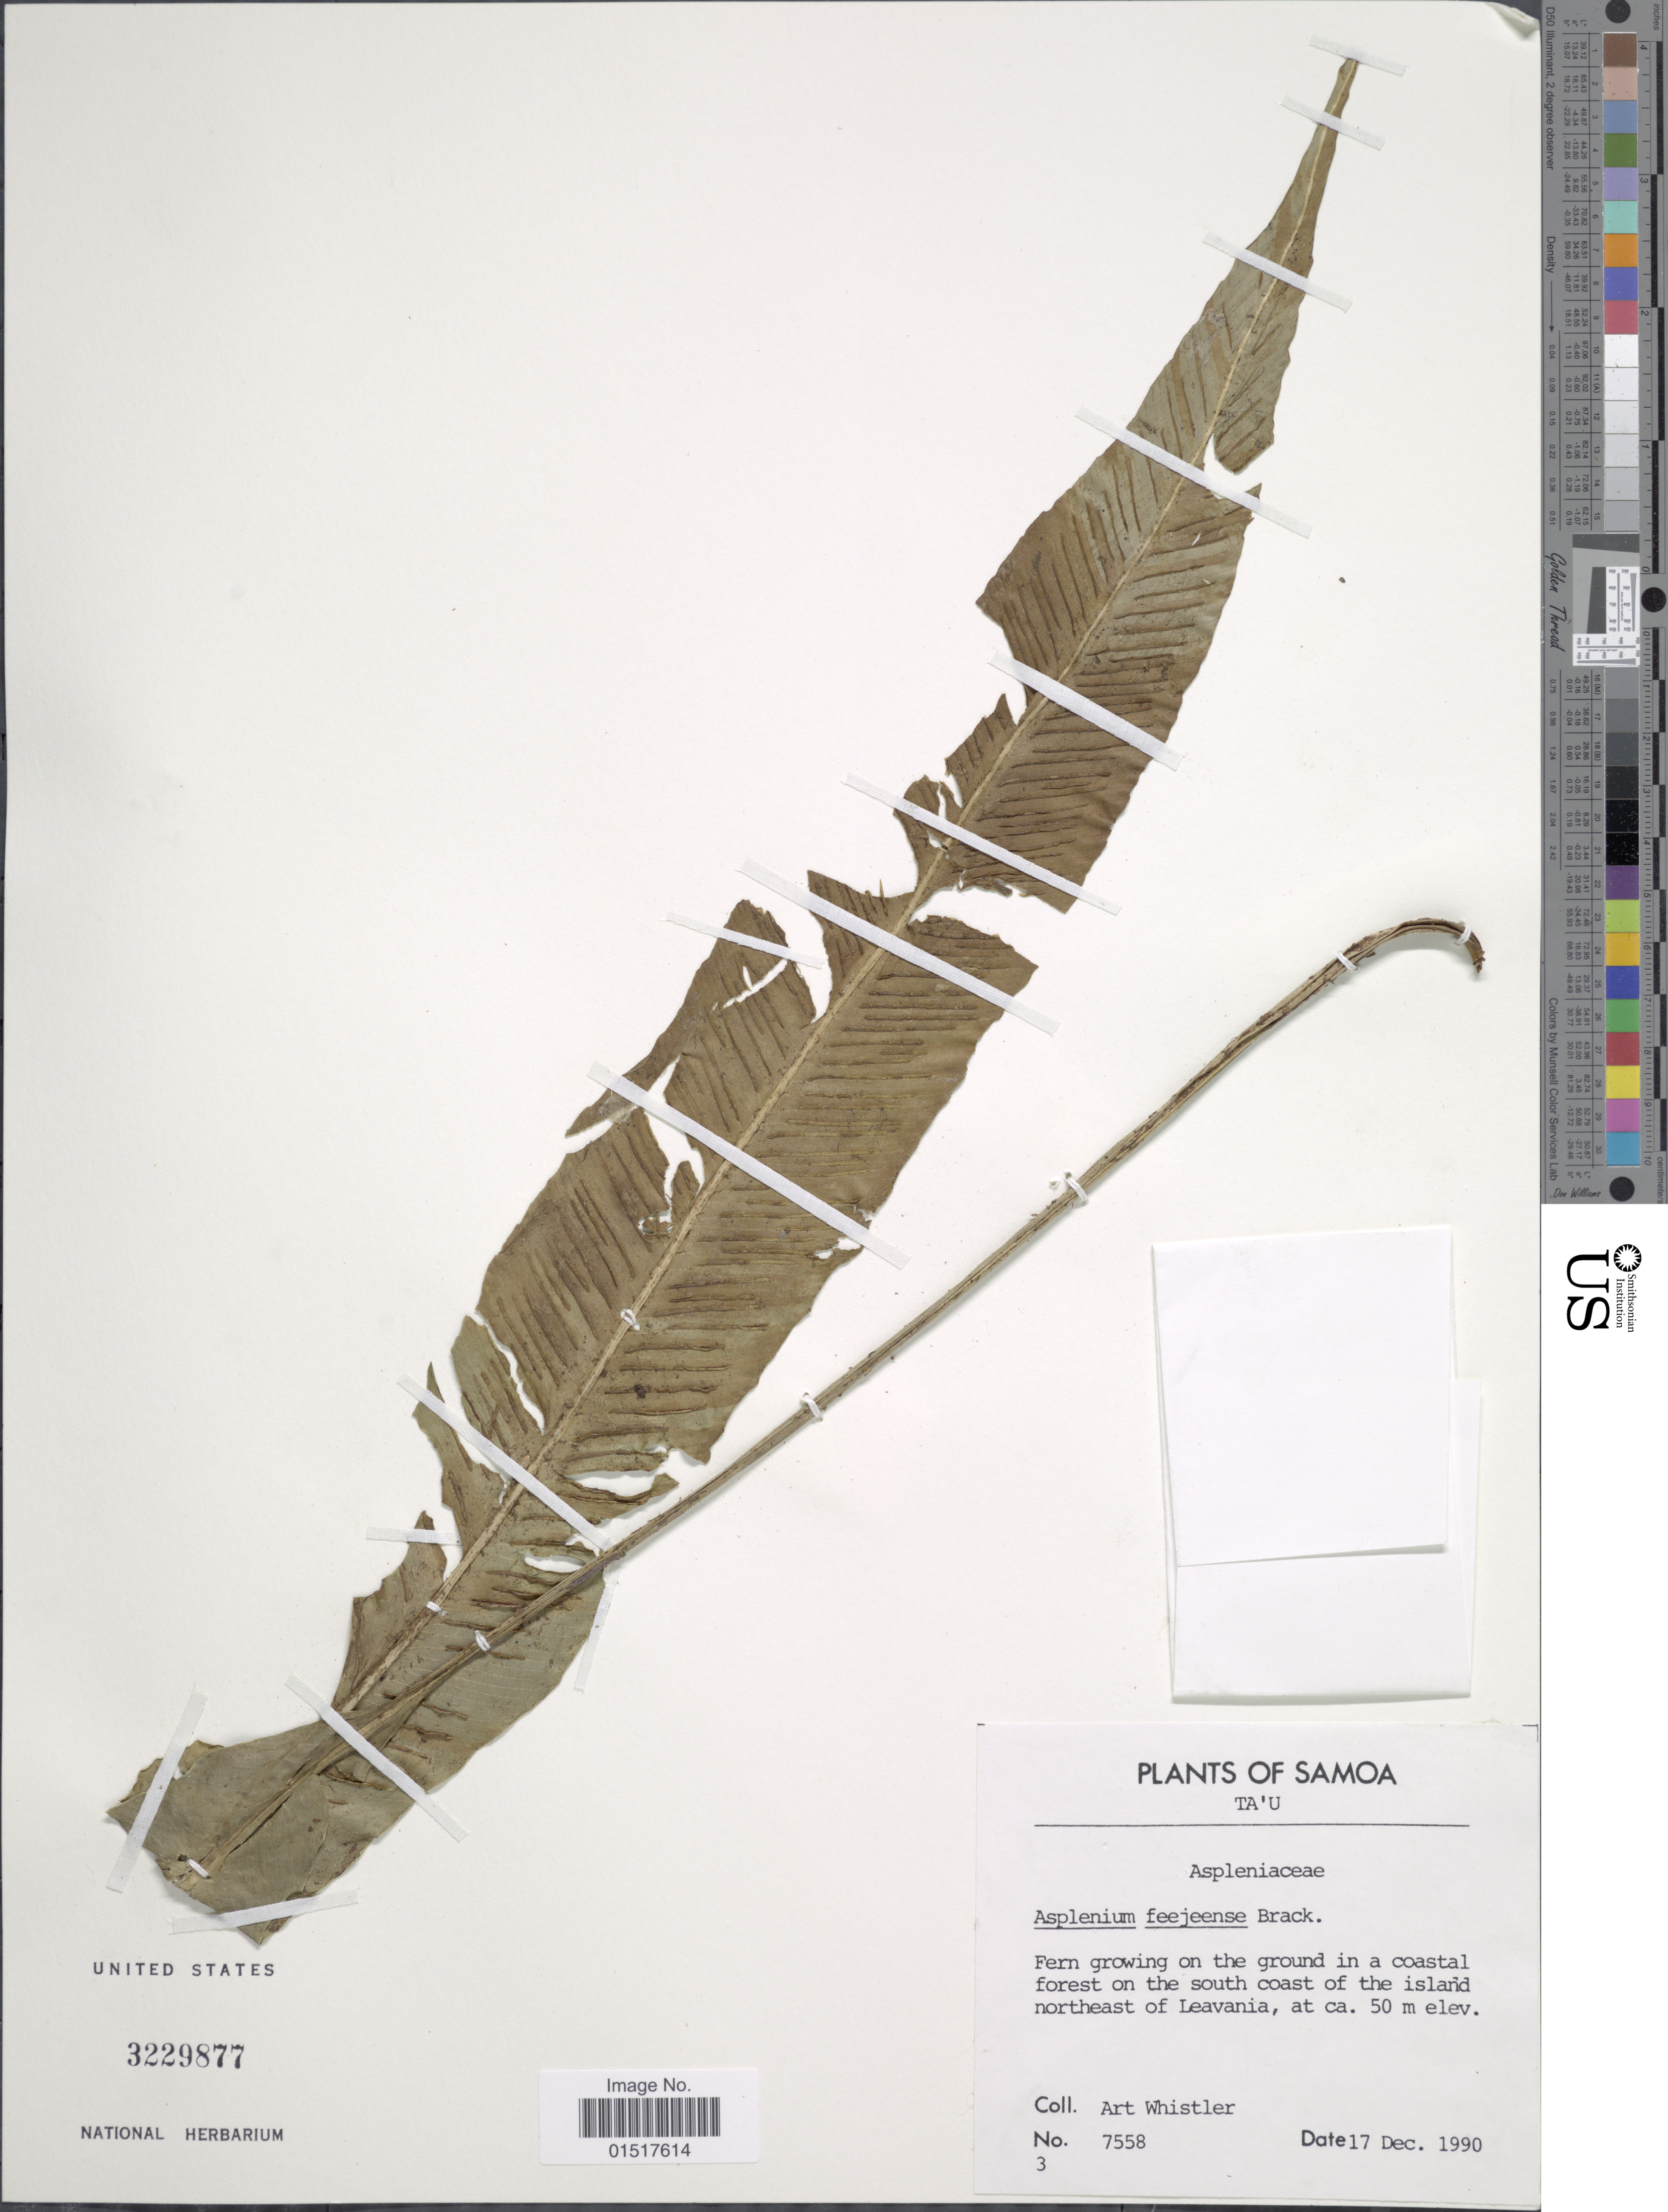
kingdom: Plantae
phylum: Tracheophyta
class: Polypodiopsida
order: Polypodiales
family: Aspleniaceae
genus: Asplenium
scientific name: Asplenium feejeense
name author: Brack. in Wilkes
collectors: A. Whistler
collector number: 7558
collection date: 1990-12-17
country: American Samoa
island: Ta'u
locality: Ta'u. Fern growing on the ground in a coastal forest on the south coast of the island northeast of Leavania.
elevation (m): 50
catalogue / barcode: US 3229877